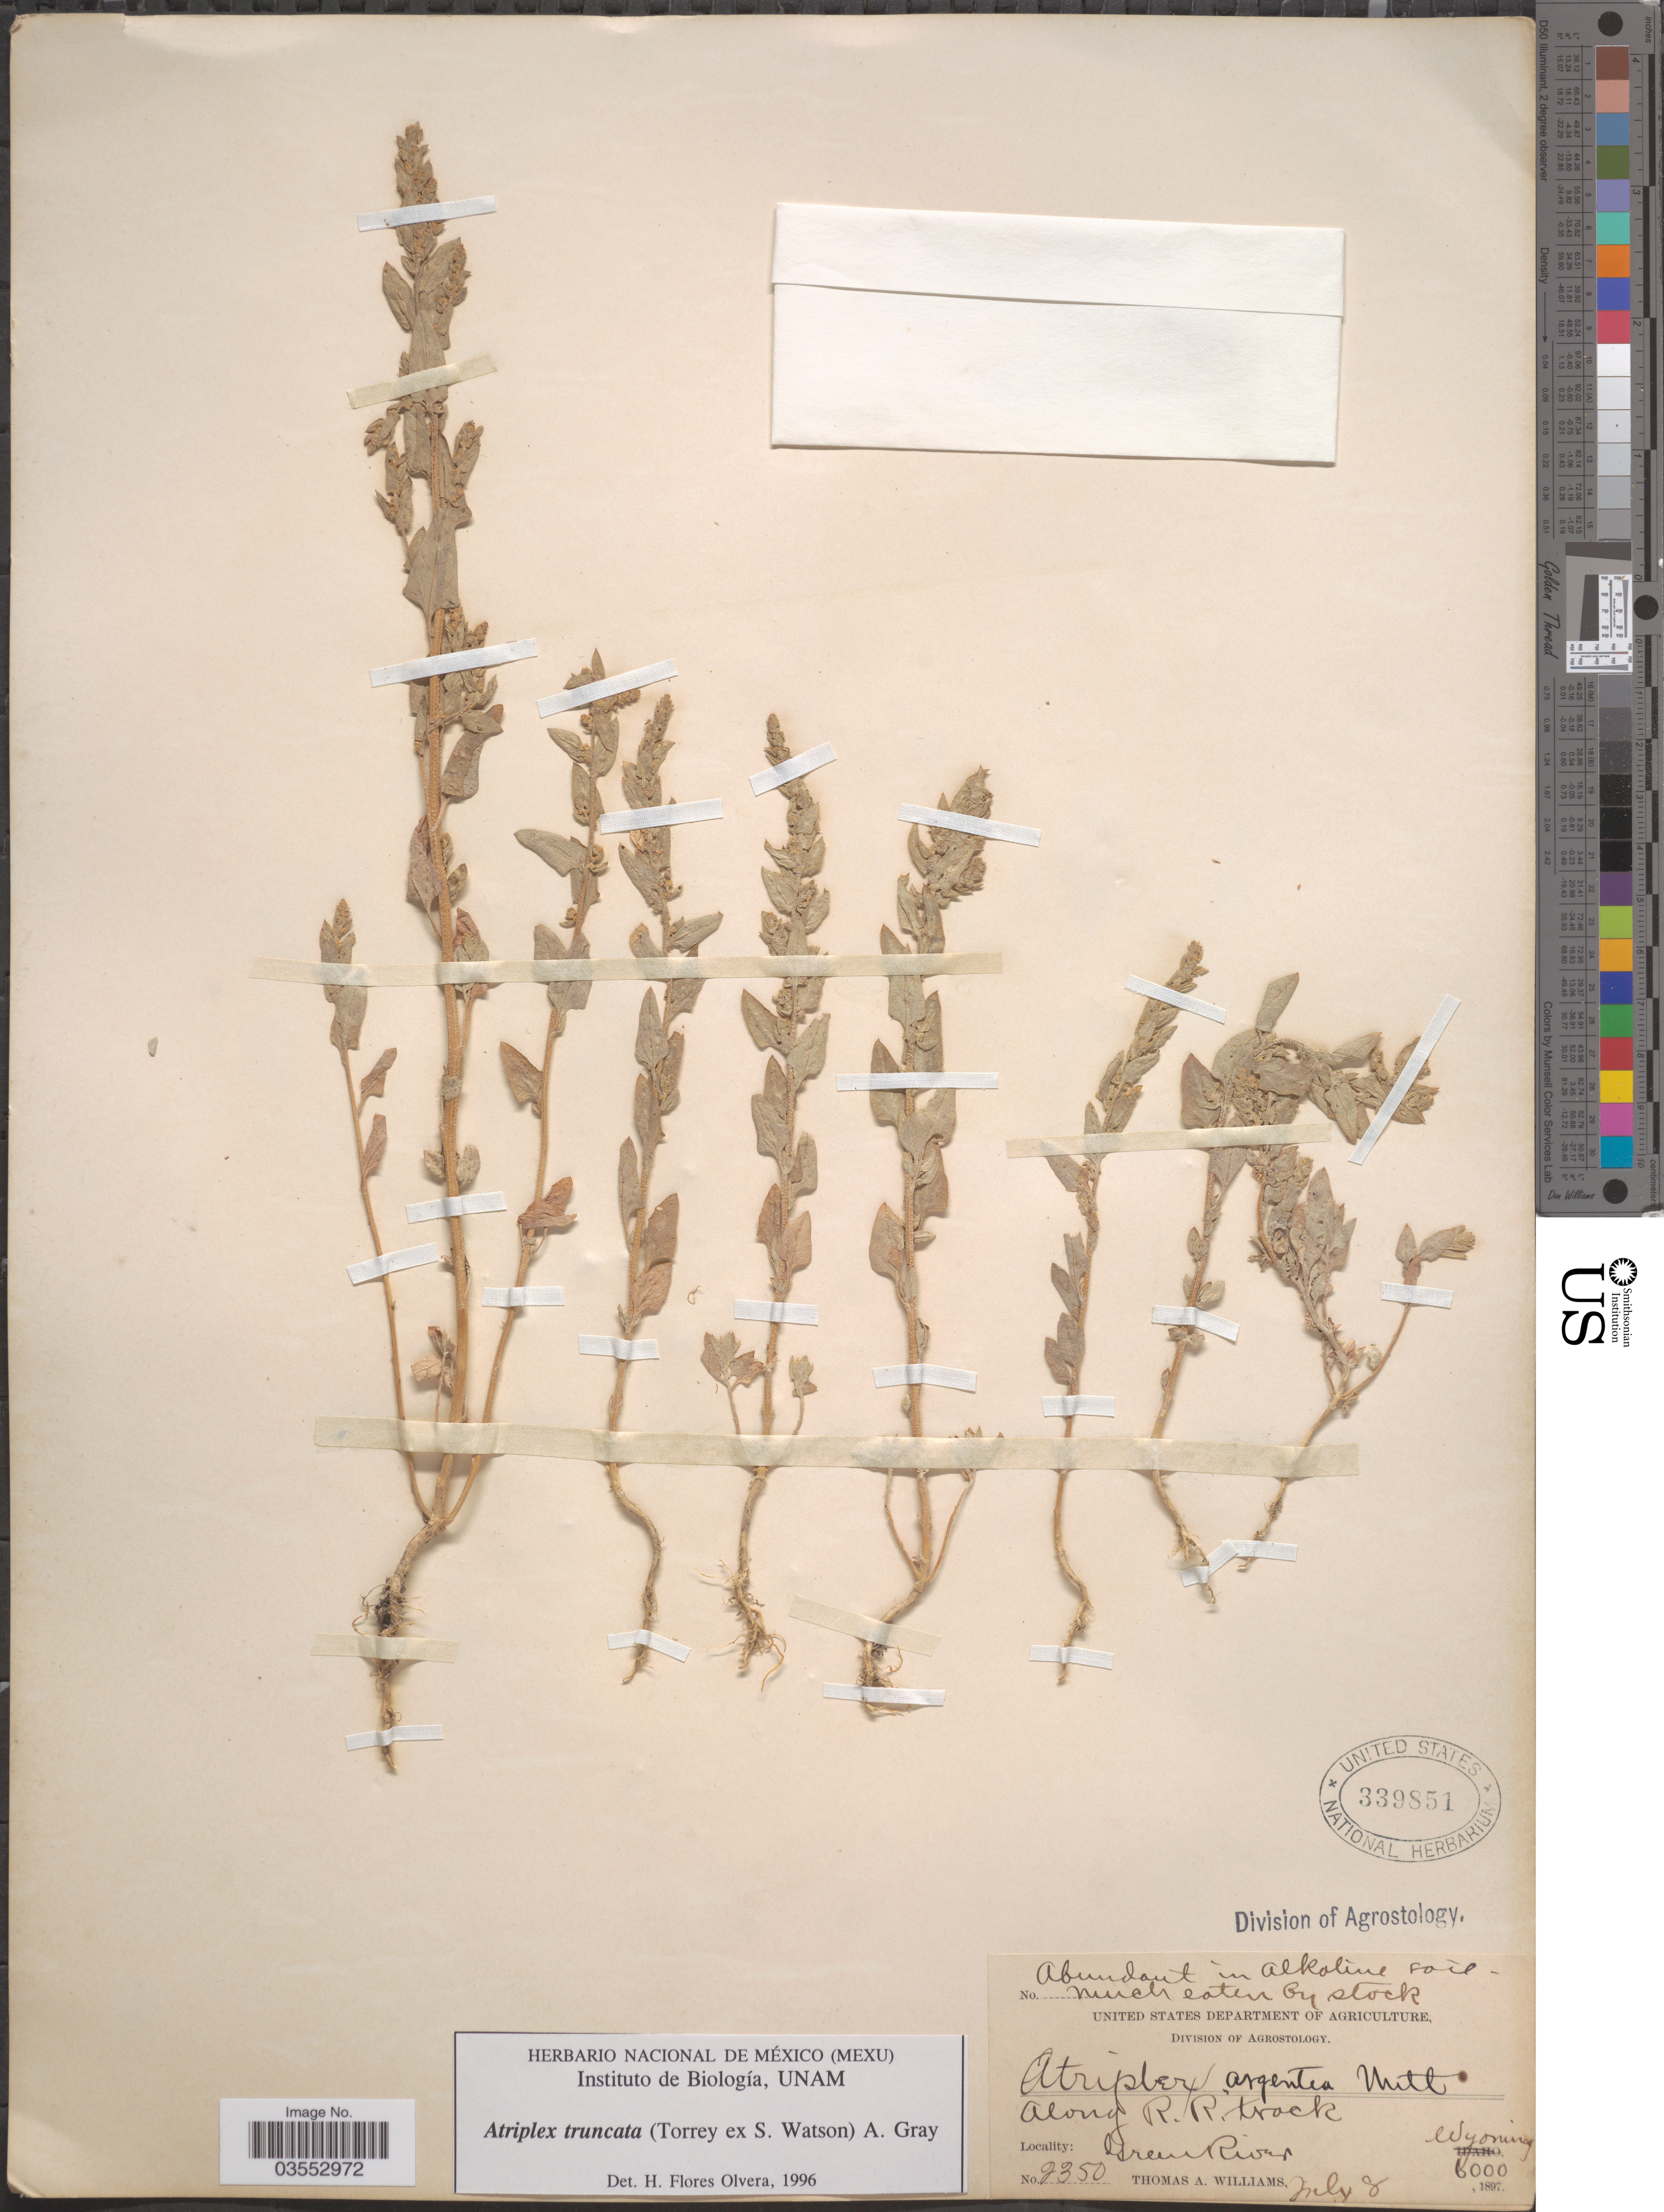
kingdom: Plantae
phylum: Tracheophyta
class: Magnoliopsida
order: Caryophyllales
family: Amaranthaceae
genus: Atriplex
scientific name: Atriplex truncata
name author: (Torr. ex S. Watson) A. Gray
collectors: T. A. Williams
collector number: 2350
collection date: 1897-07-08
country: United States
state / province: Wyoming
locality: Along R. R. track. Green River.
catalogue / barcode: US 339851